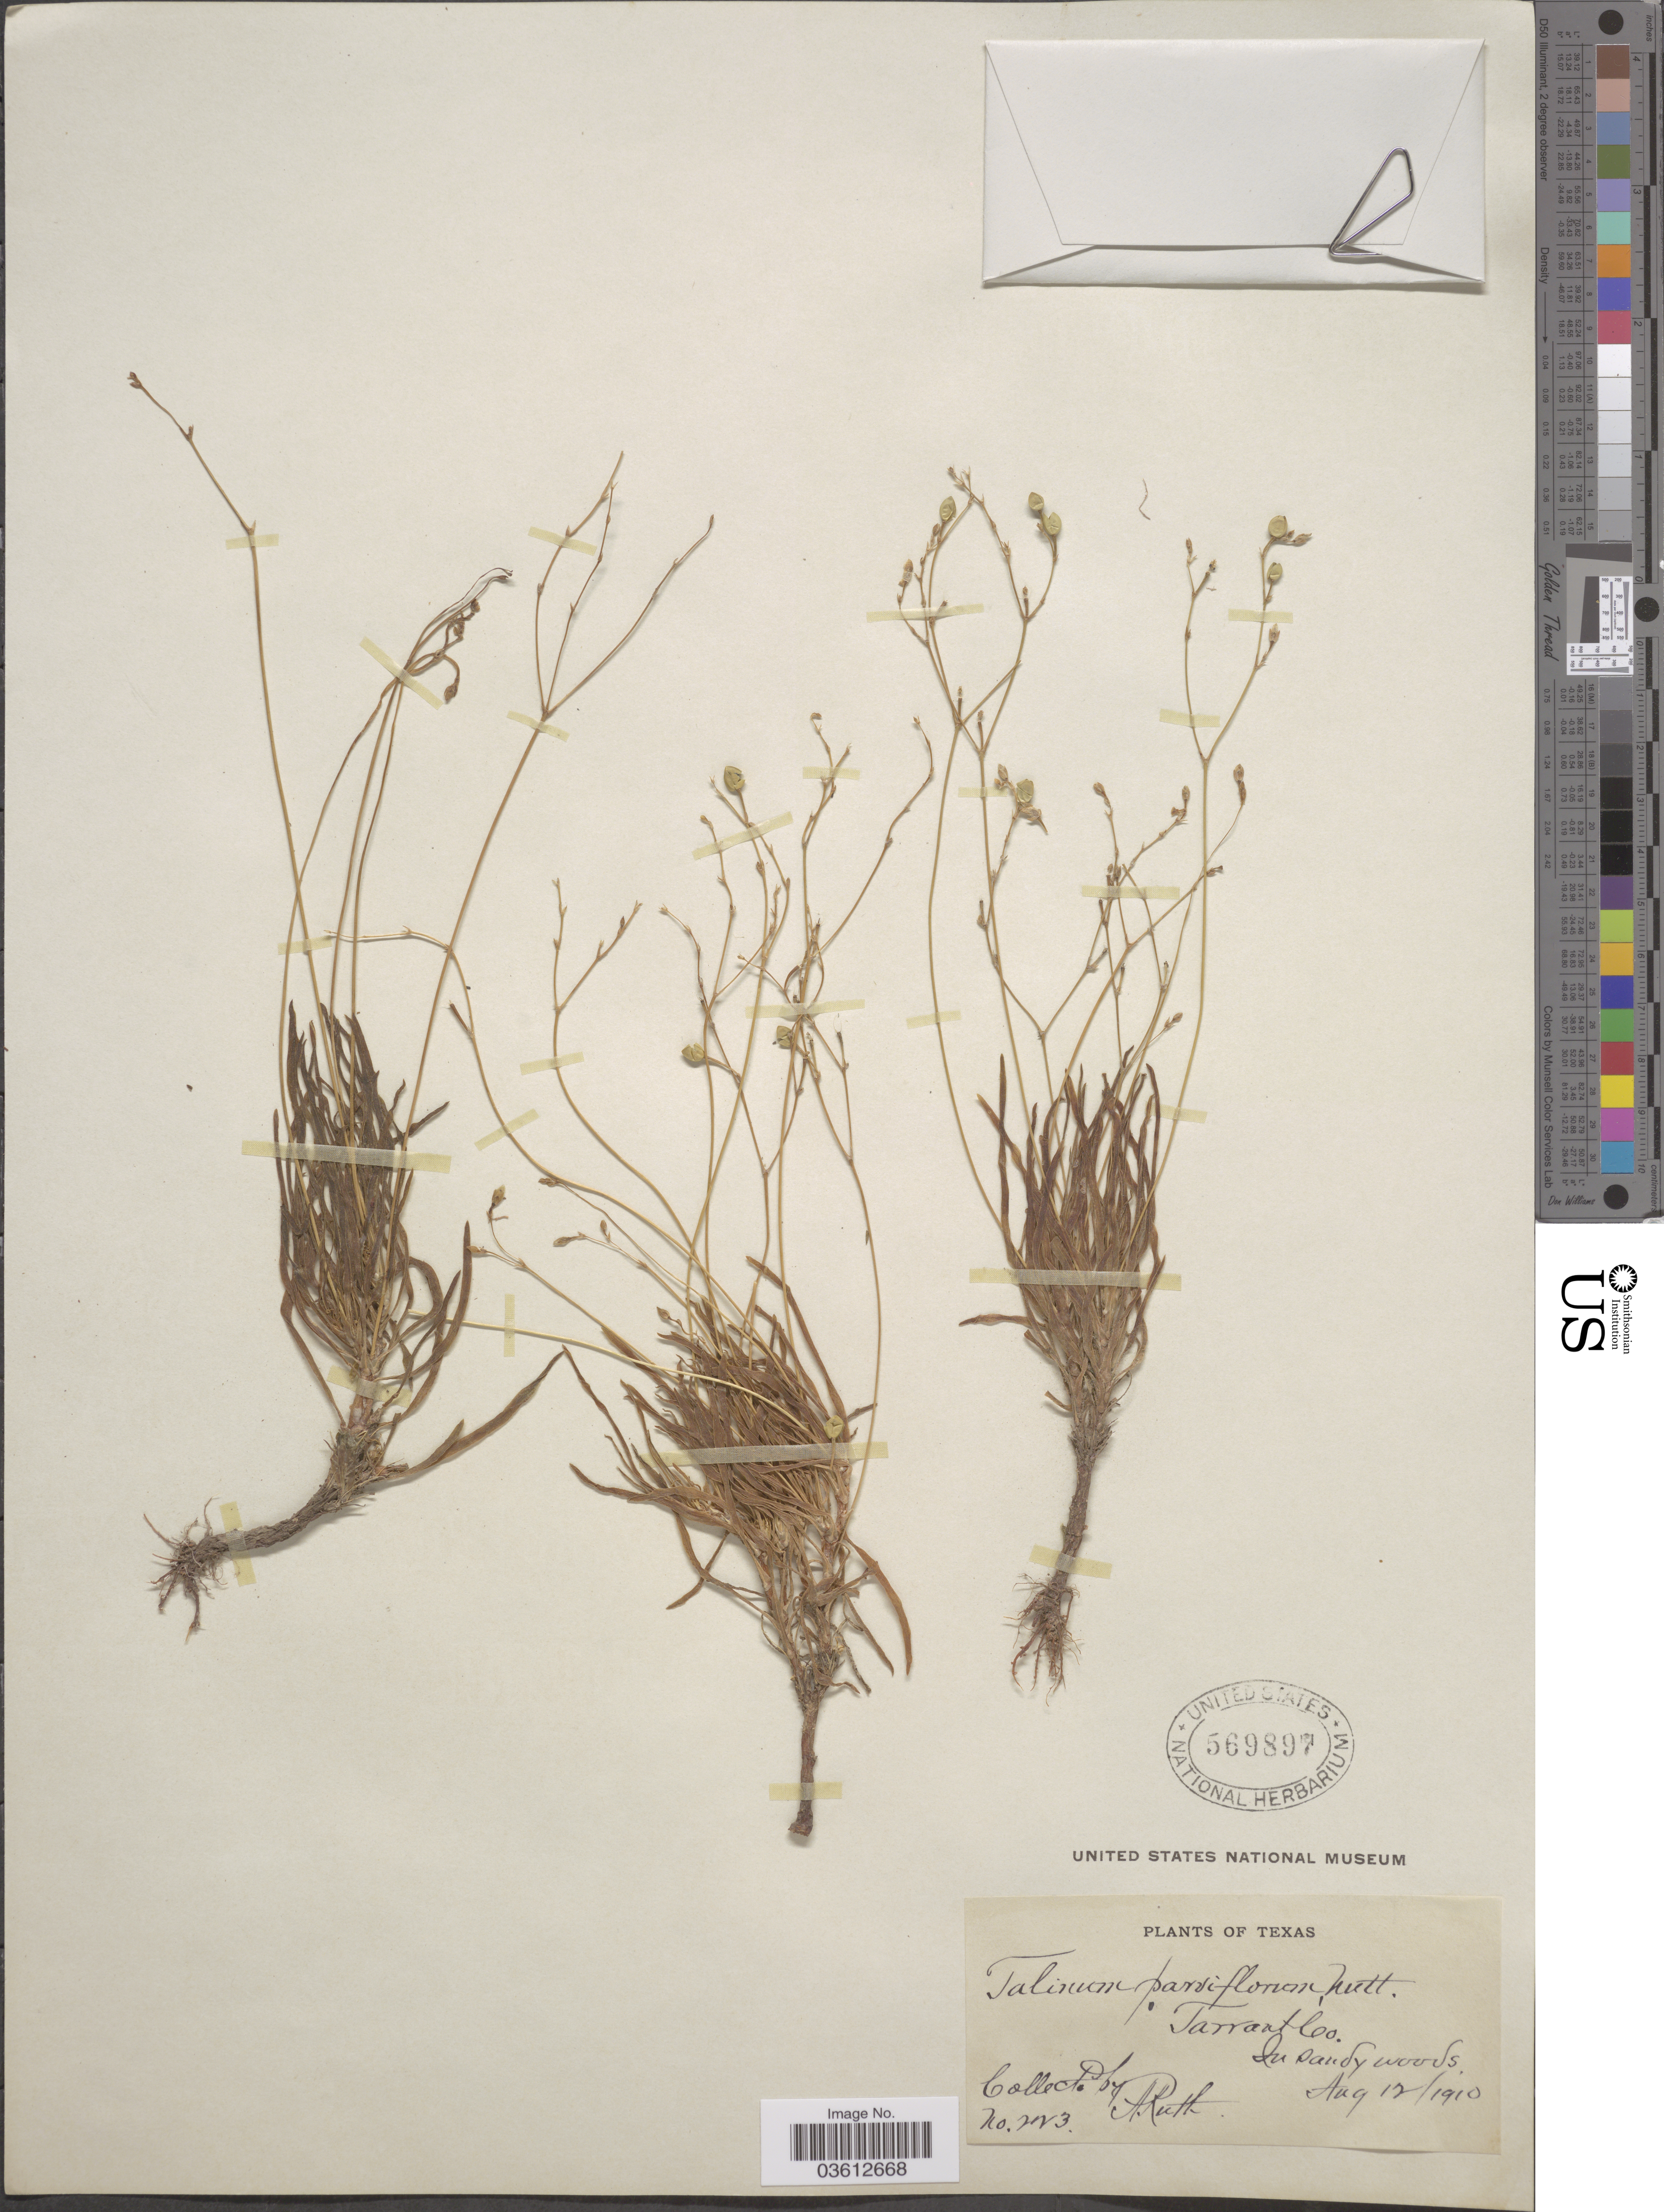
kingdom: Plantae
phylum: Tracheophyta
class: Magnoliopsida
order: Caryophyllales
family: Talinaceae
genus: Talinum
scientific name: Talinum parviflorum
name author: Nutt.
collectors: A. Ruth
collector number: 223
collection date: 1910-08-12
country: United States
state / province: Texas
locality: Tarrant Co.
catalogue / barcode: US 569897